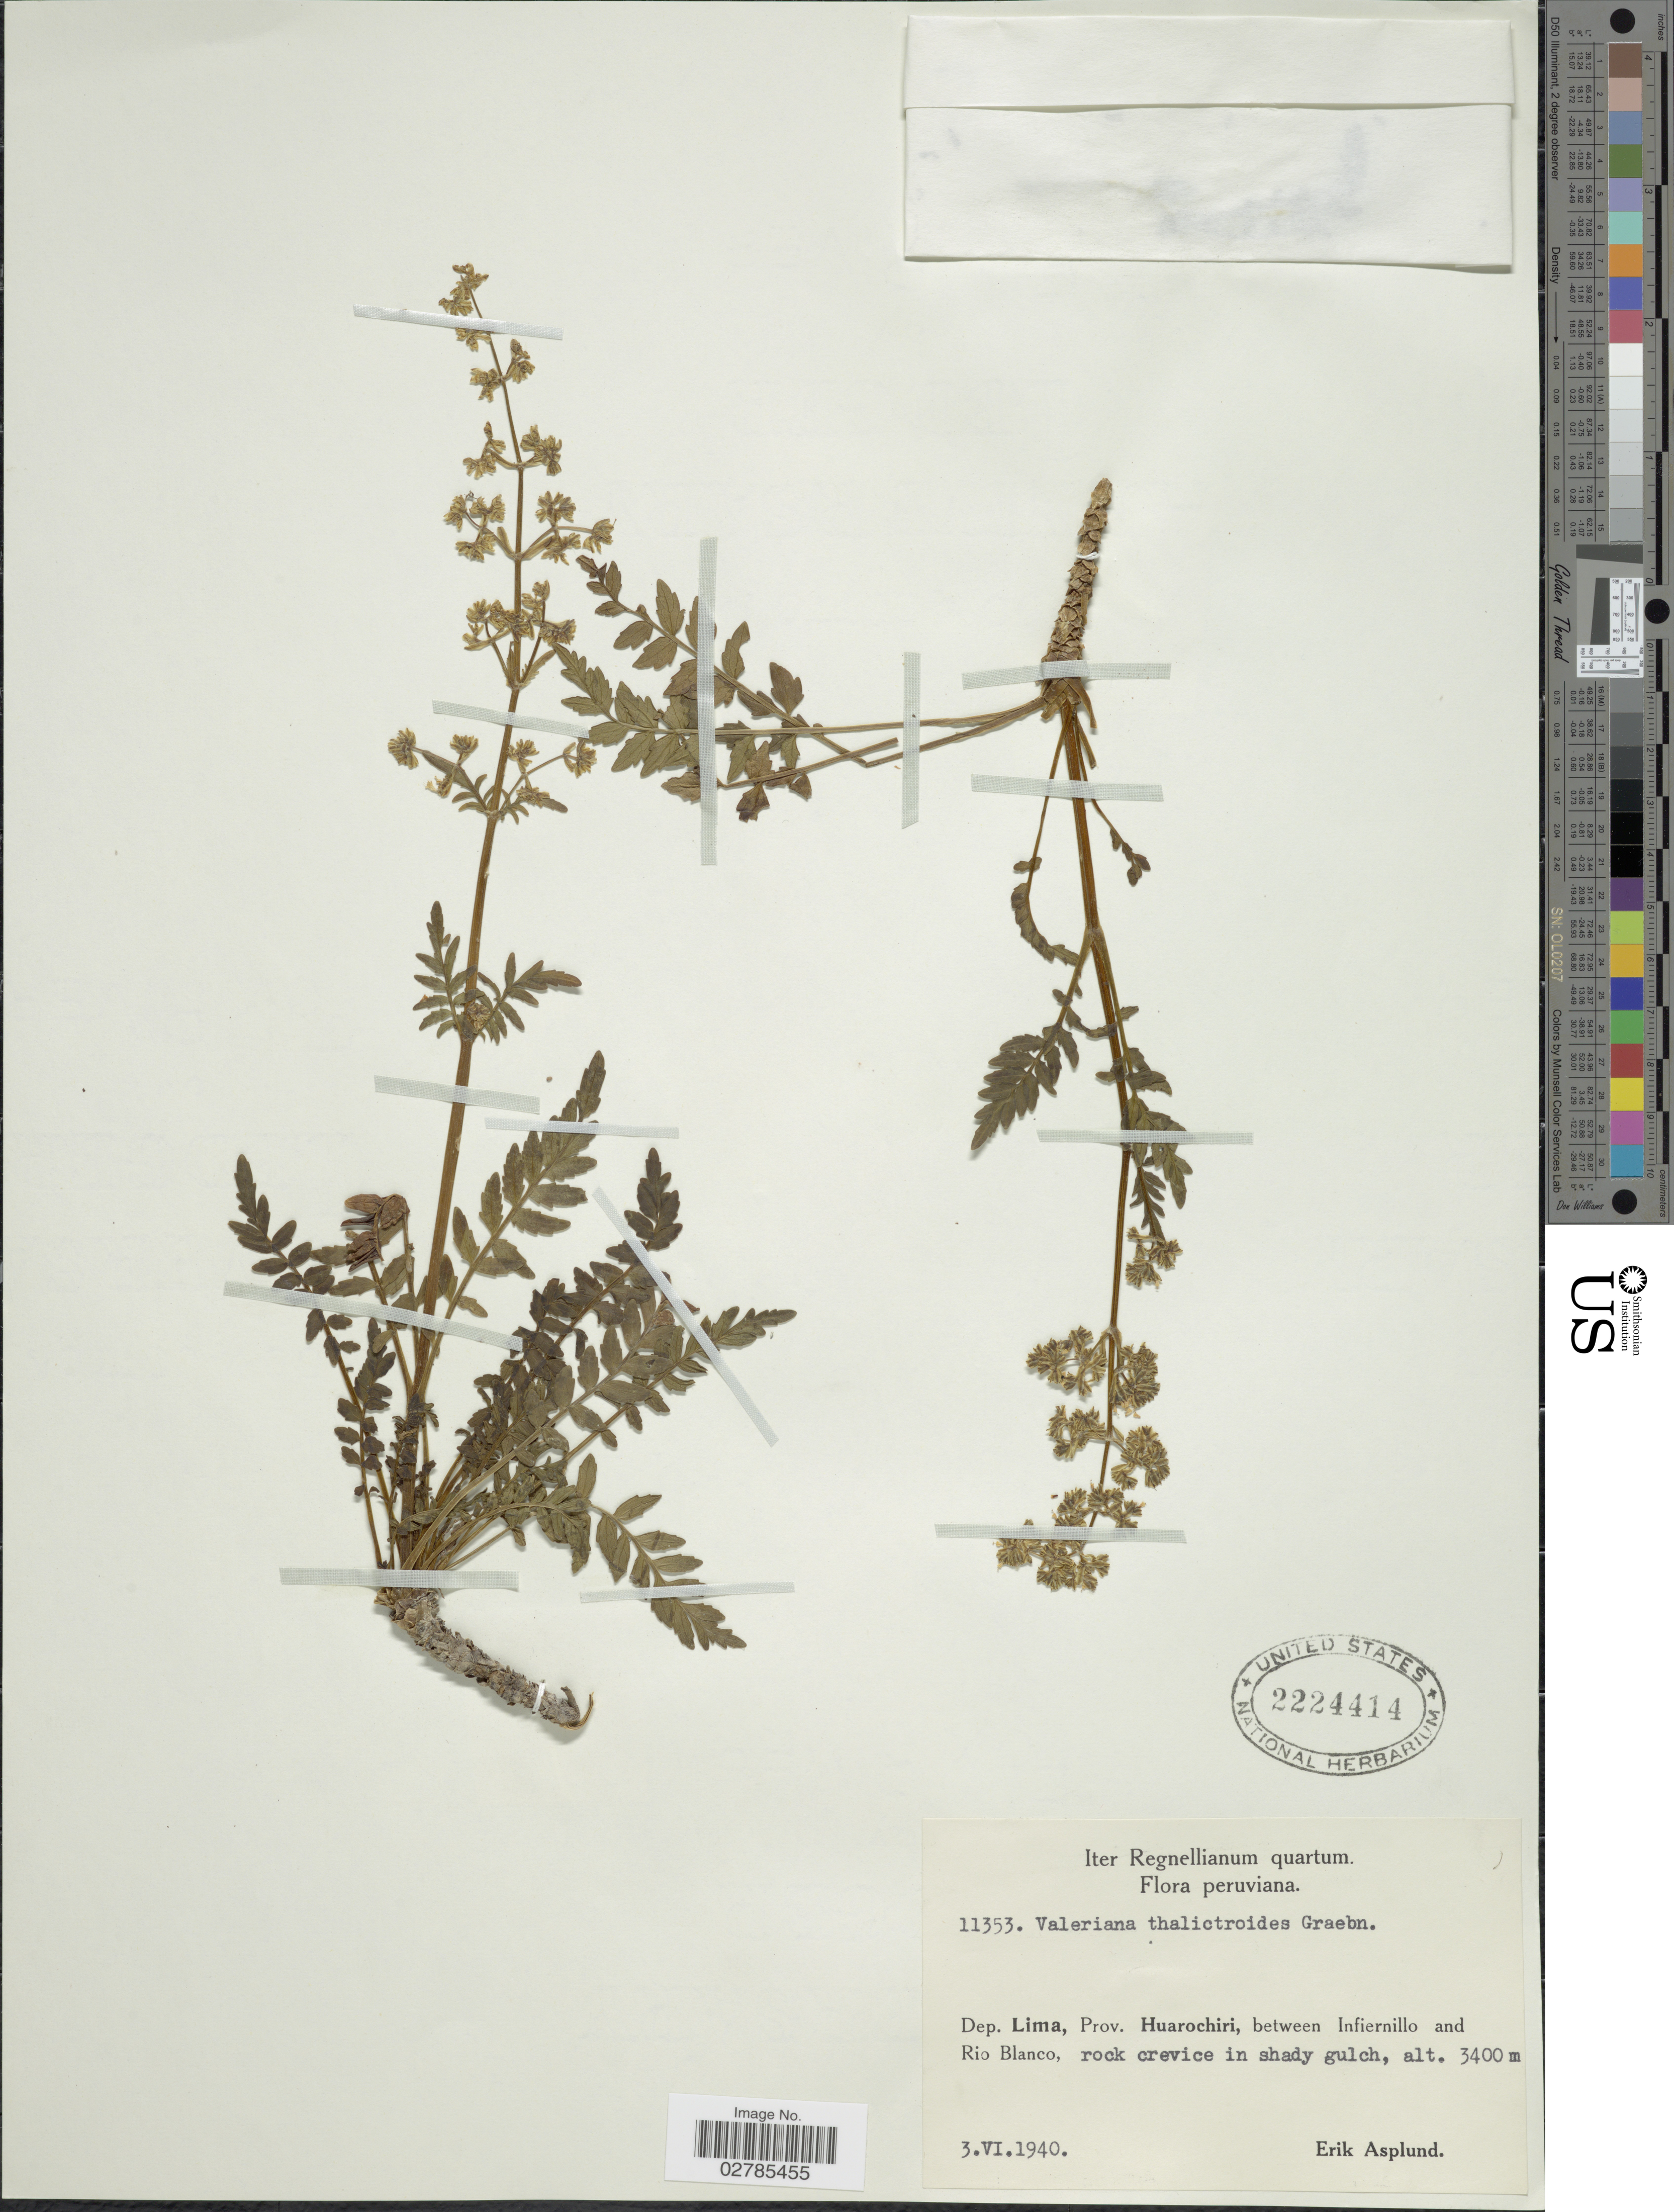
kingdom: Plantae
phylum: Tracheophyta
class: Magnoliopsida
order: Dipsacales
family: Caprifoliaceae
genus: Valeriana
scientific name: Valeriana thalictroides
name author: Graebn.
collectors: E. Asplund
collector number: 11353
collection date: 1940-06-03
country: Peru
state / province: Lima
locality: Dep. Lima, Prov. Huarochi, between Infiernillo and Rio Blanco.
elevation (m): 3400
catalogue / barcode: US 2224414